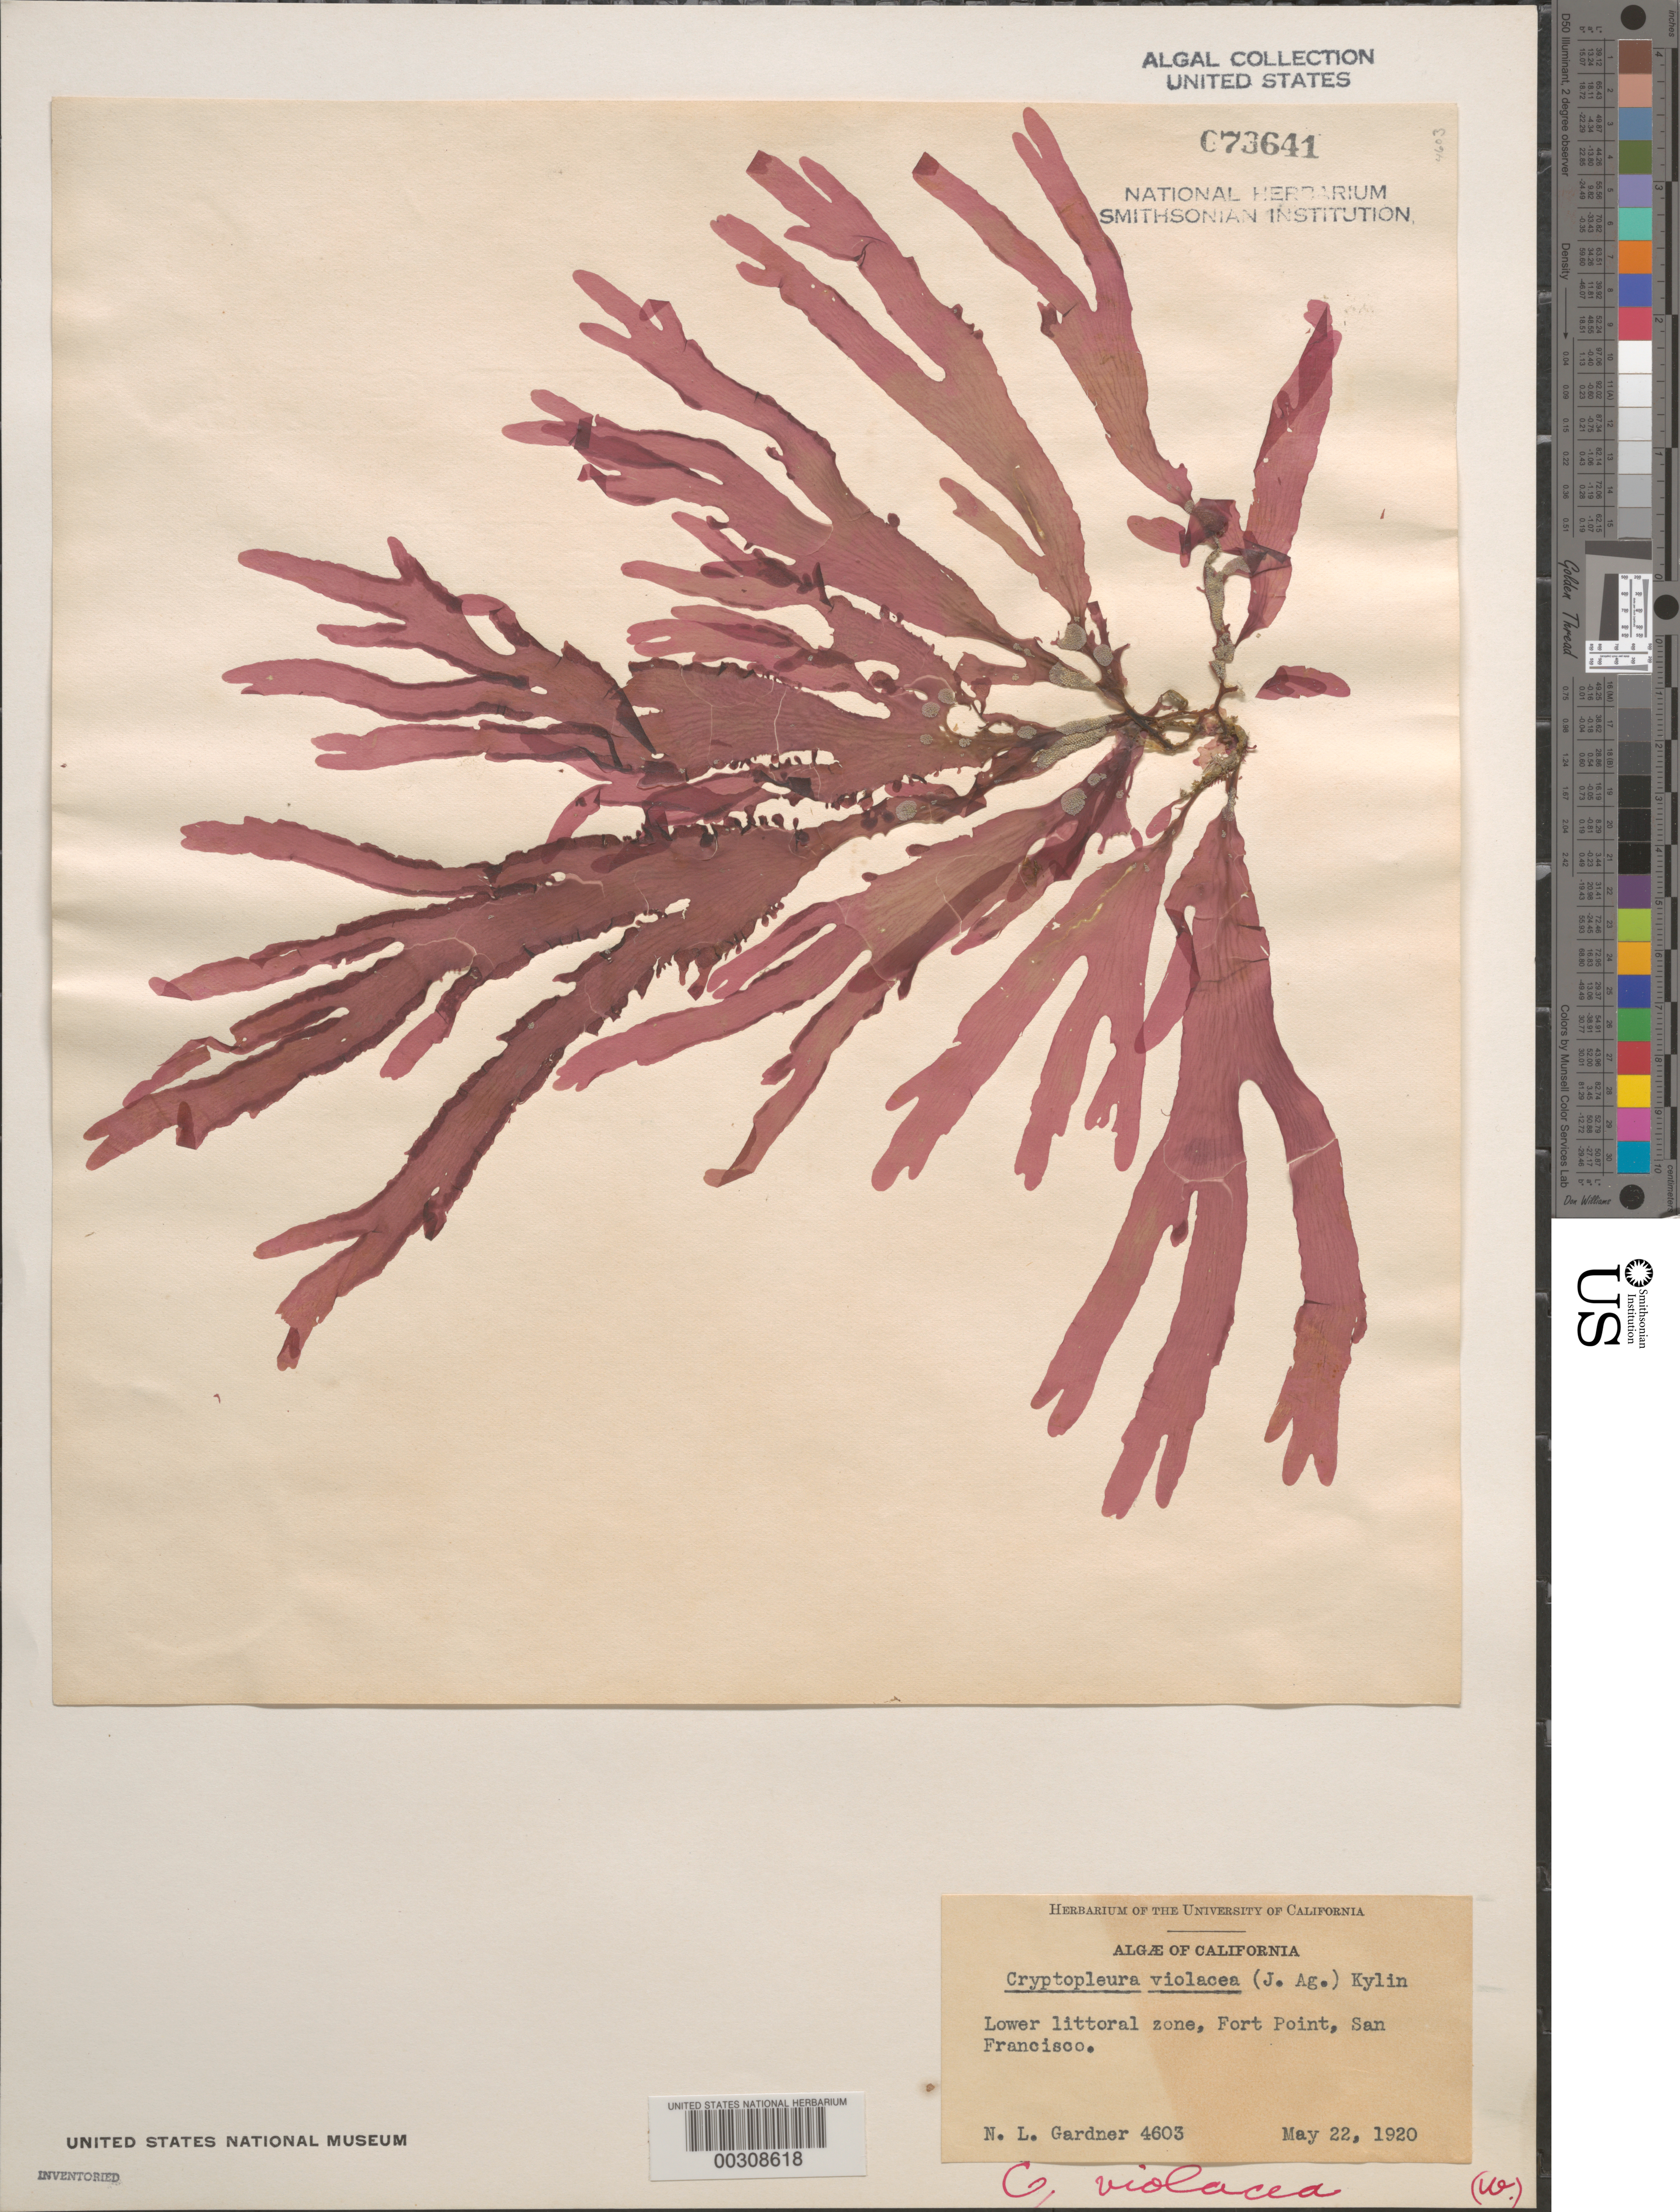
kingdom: Plantae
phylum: Rhodophyta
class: Florideophyceae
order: Ceramiales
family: Delesseriaceae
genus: Cryptopleura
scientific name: Cryptopleura violacea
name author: (J. Ag.) Kylin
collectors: N. Gardner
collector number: NLG 4603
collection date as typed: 22 May 1920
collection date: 1920-05-22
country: United States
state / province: California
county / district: San Francisco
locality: San Francisco, Fort Point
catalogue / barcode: US 73641